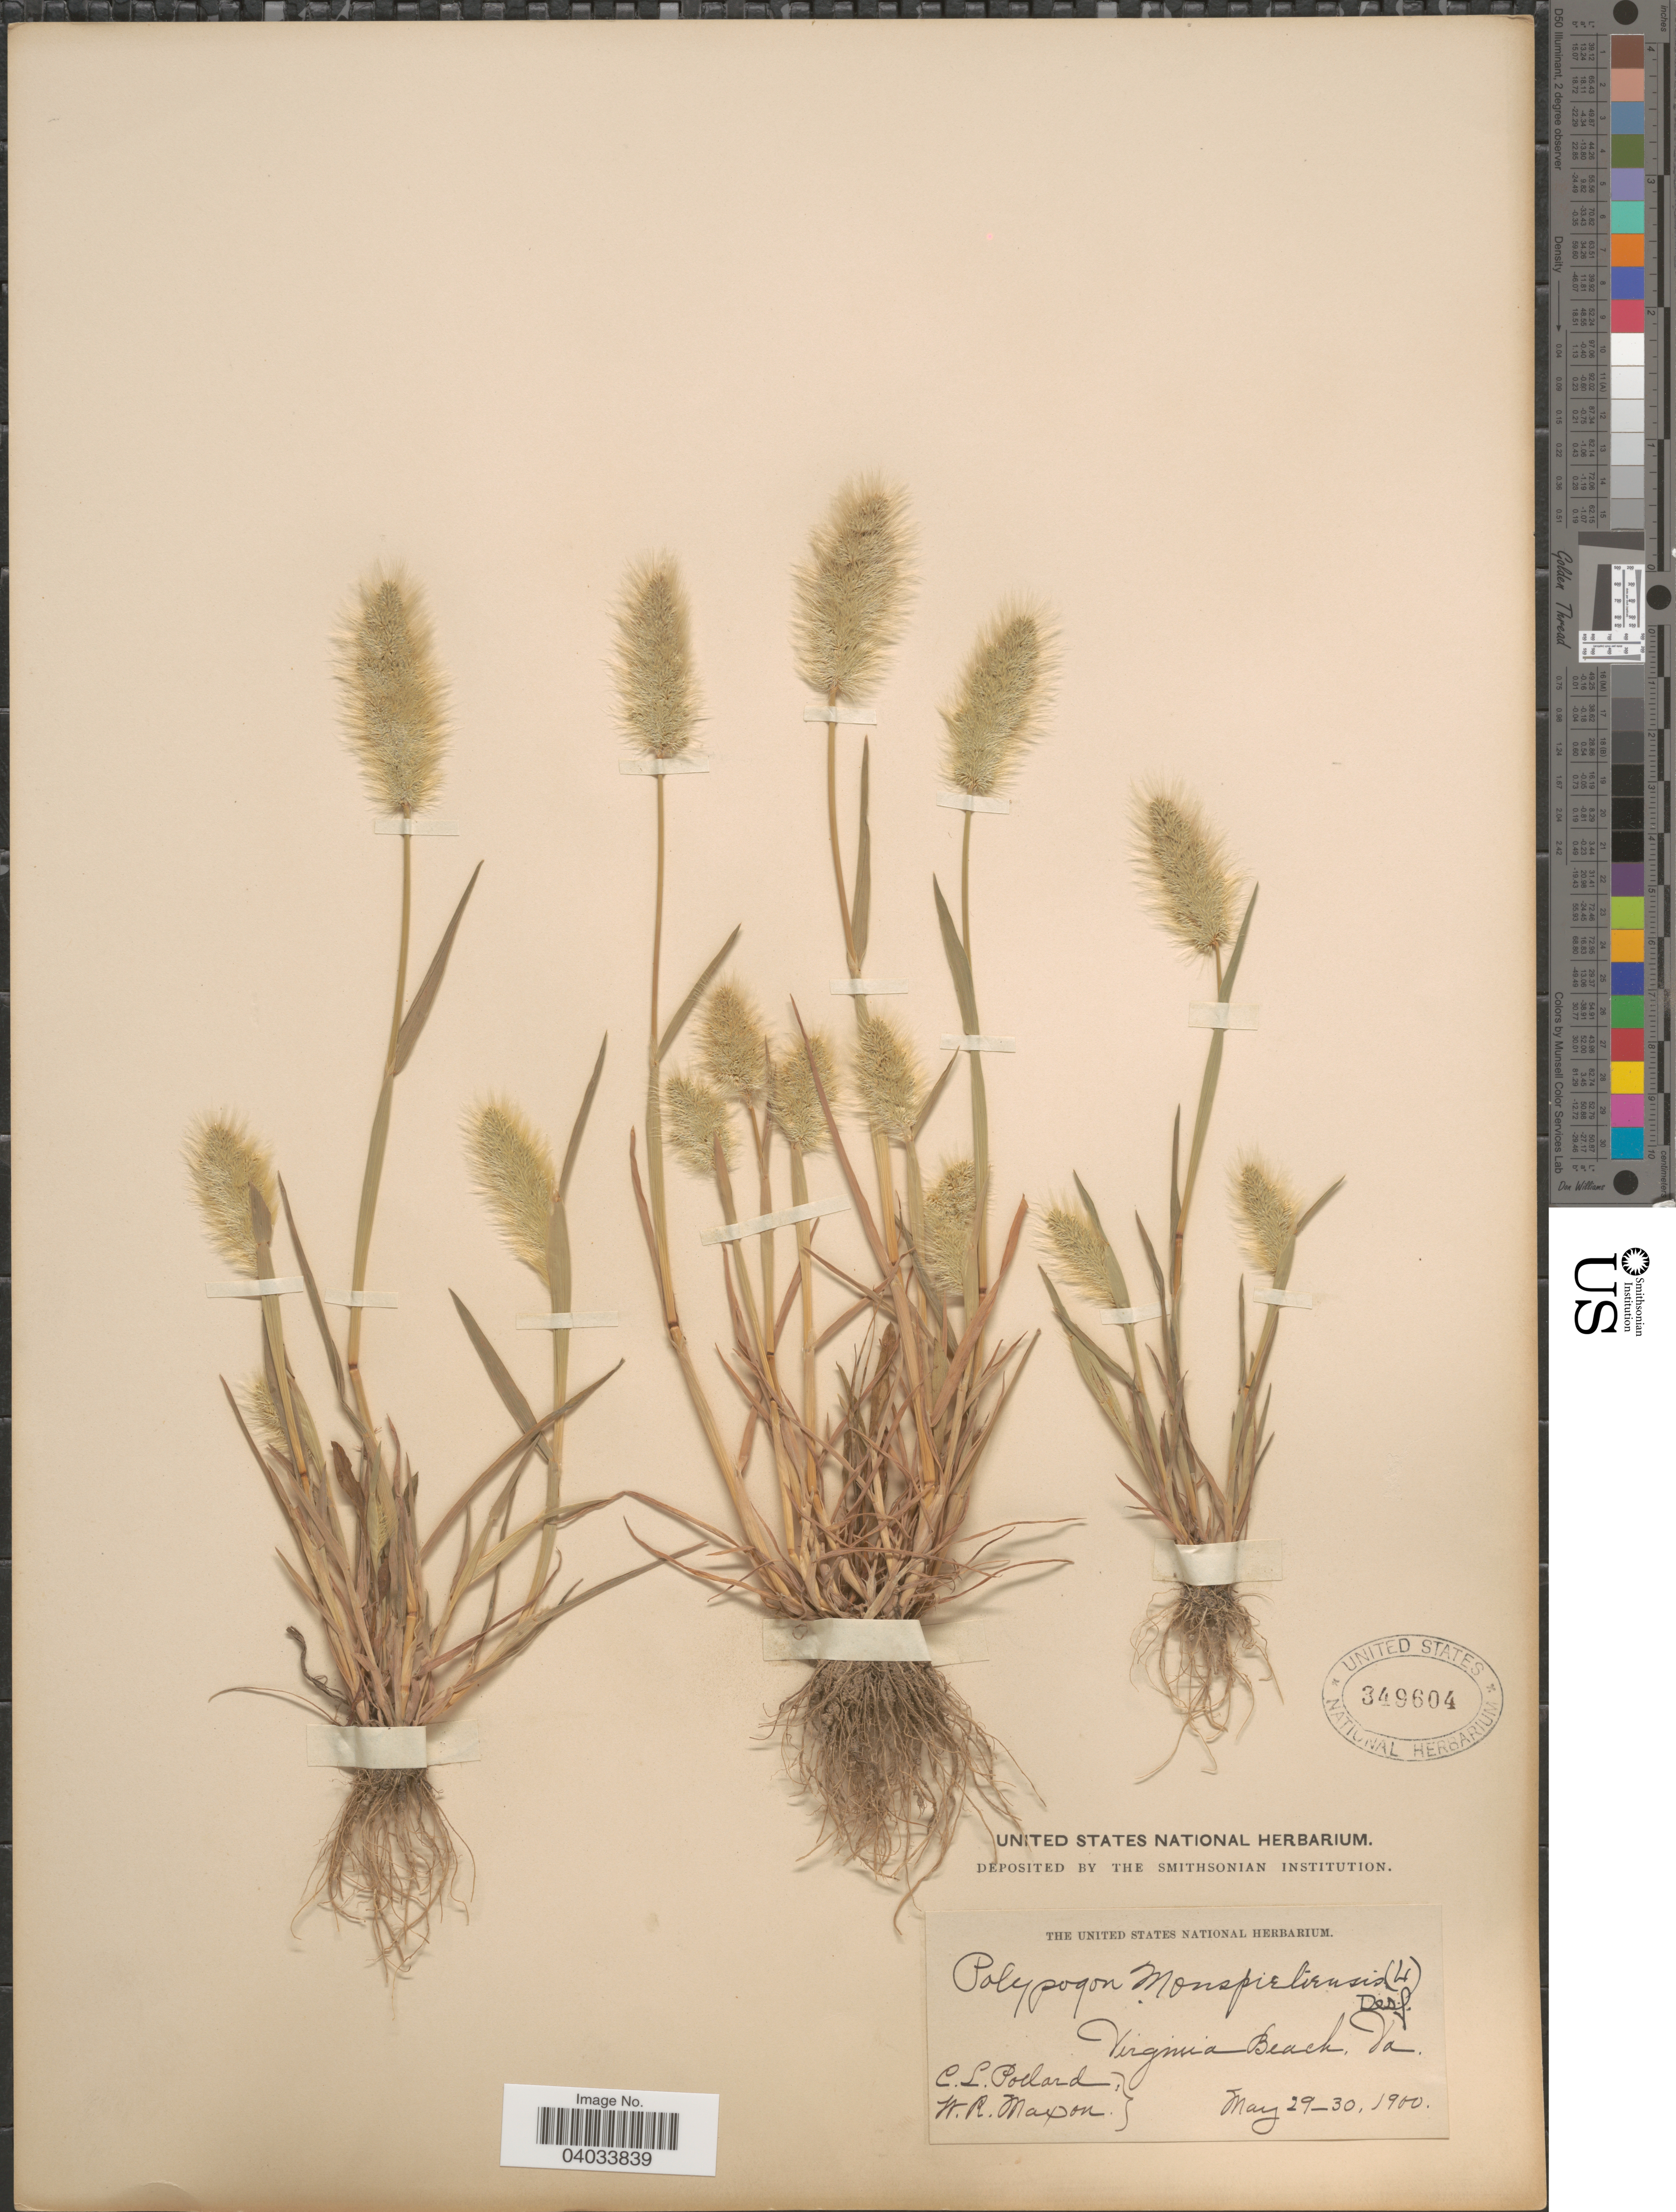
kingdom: Plantae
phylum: Tracheophyta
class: Liliopsida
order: Poales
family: Poaceae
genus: Polypogon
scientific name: Polypogon monspeliensis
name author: (L.) Desf.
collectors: C. L. Pollard & W. R. Maxon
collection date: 1900-05-29/1900-05-30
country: United States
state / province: Virginia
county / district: City of Virginia Beach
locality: Virginia Beach.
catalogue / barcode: US 349604